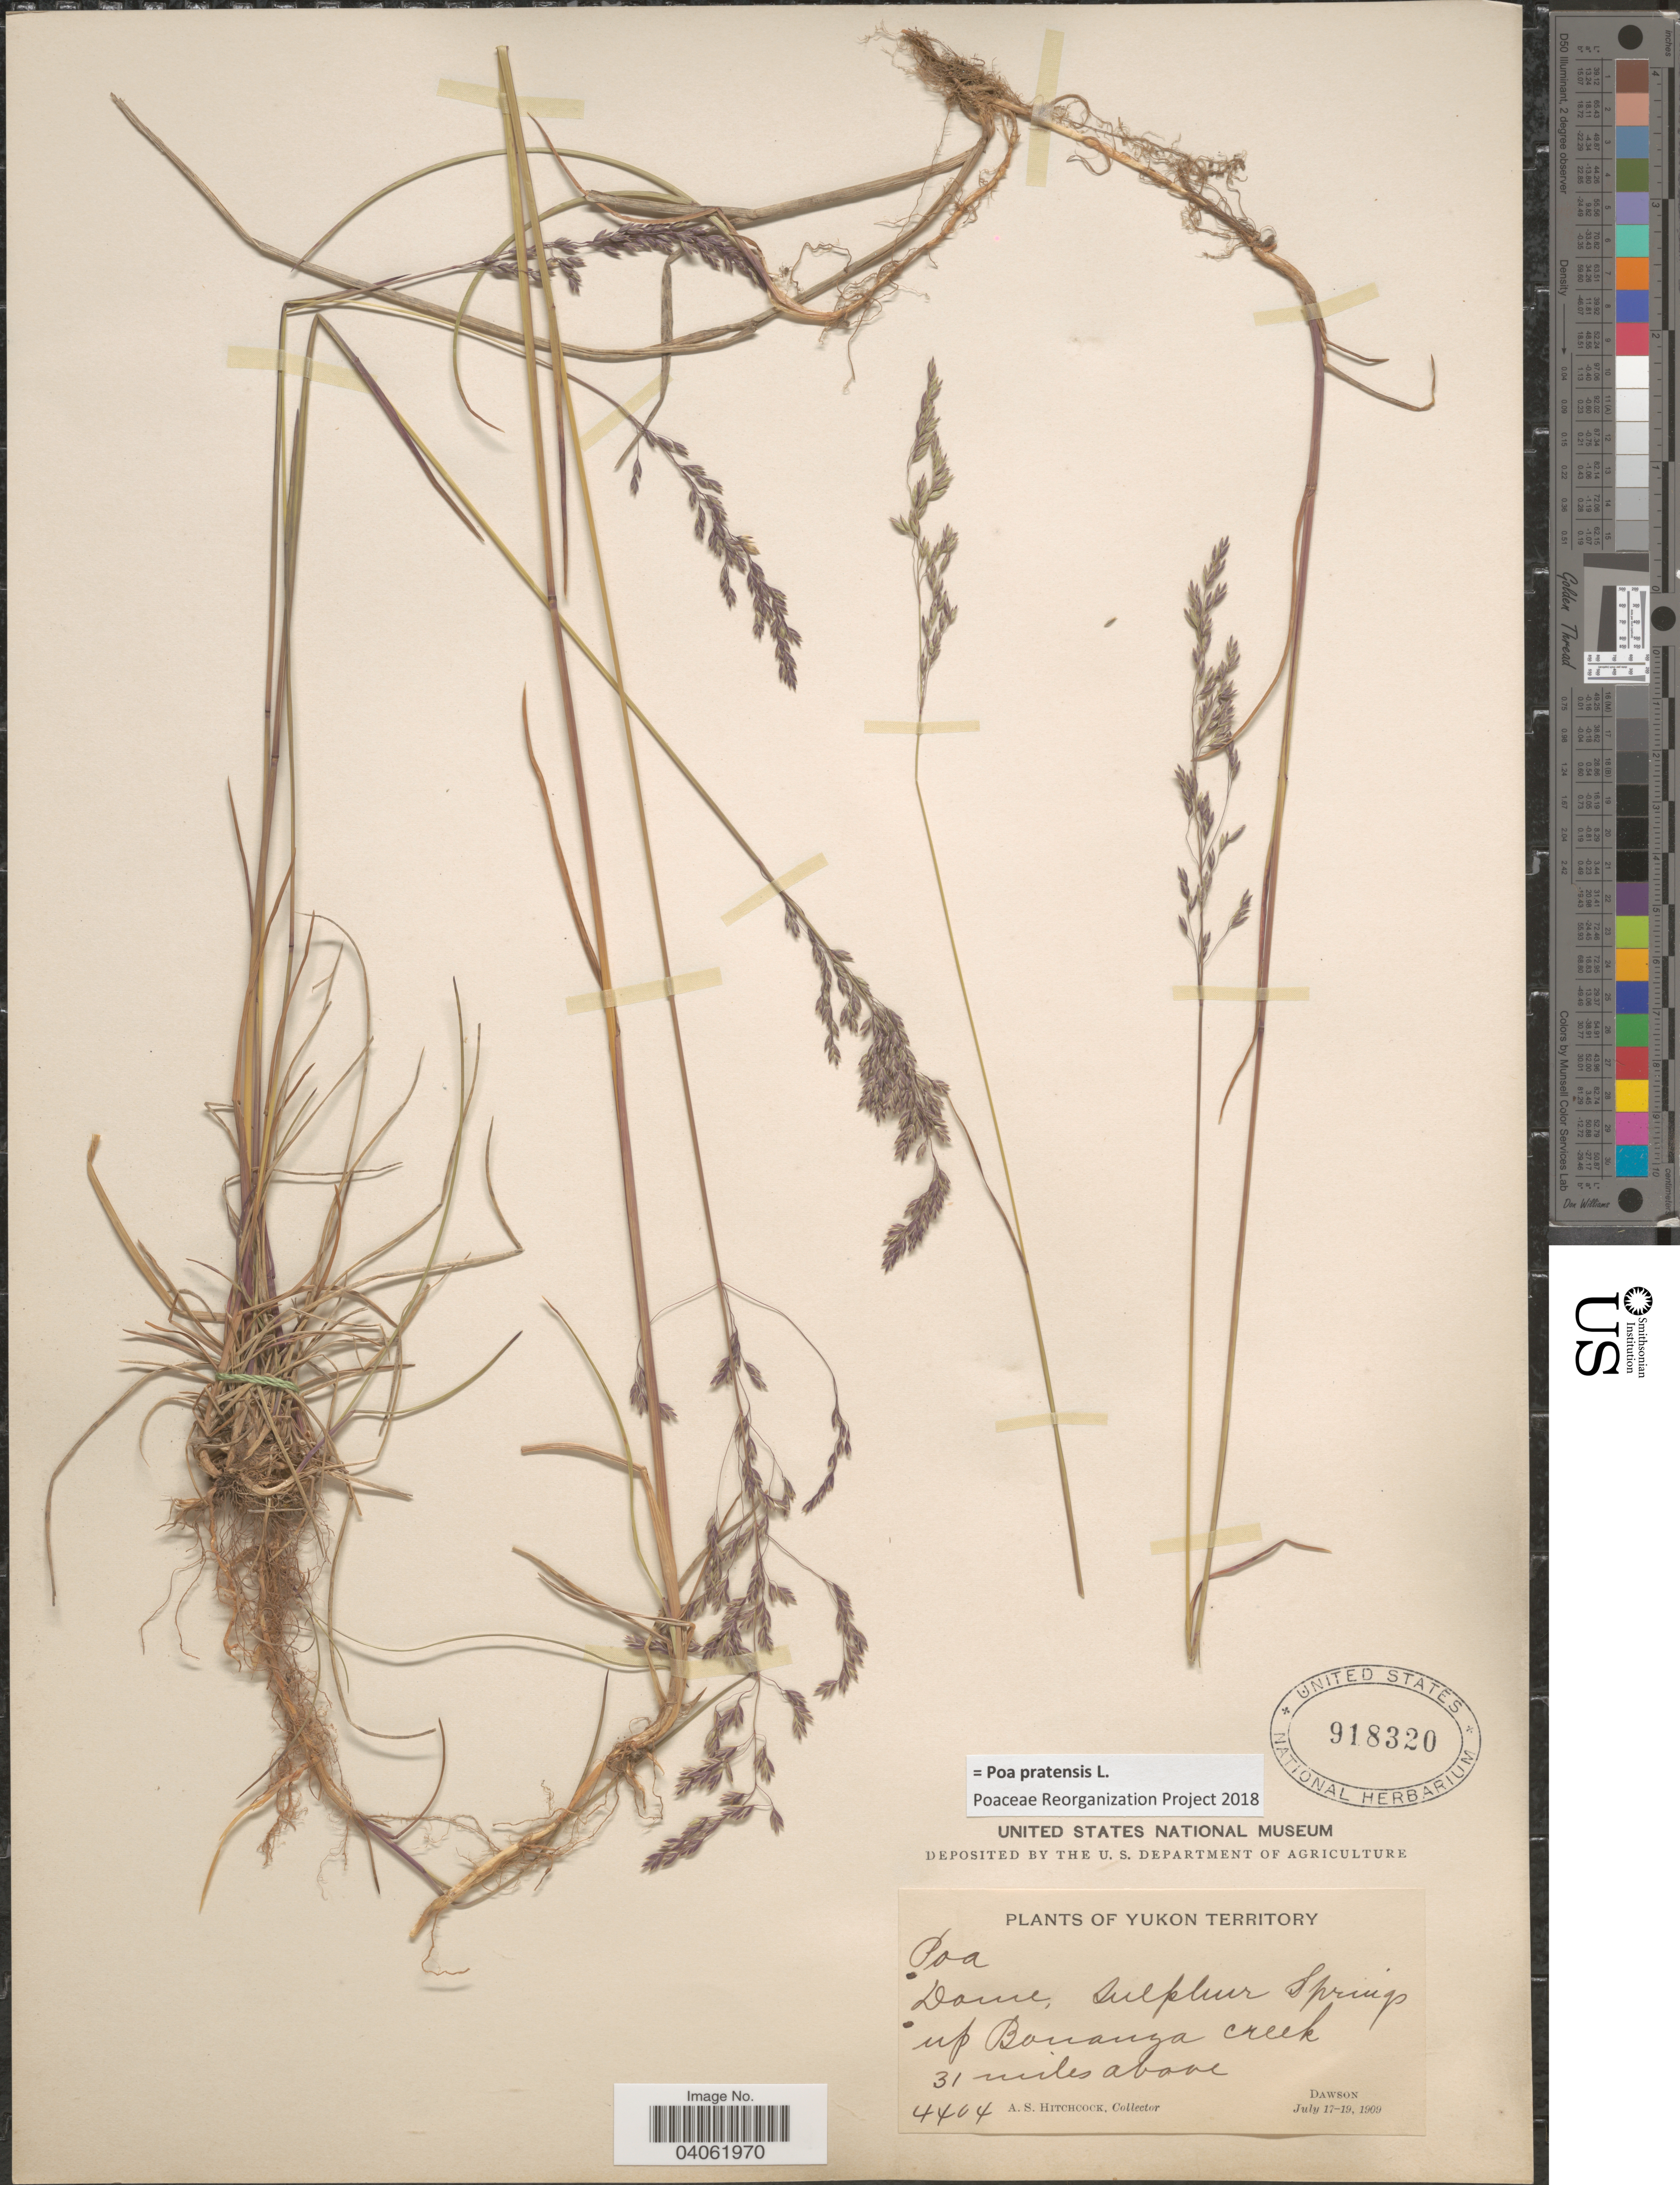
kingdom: Plantae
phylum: Tracheophyta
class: Liliopsida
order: Poales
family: Poaceae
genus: Poa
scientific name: Poa pratensis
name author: L.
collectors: A. S. Hitchcock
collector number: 4404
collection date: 1909-07-17/1909-07-19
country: Canada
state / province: Yukon Territory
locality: Dome, Sulphur Springs up Bonanza creek. 31 miles above Dawson.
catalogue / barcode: US 918320